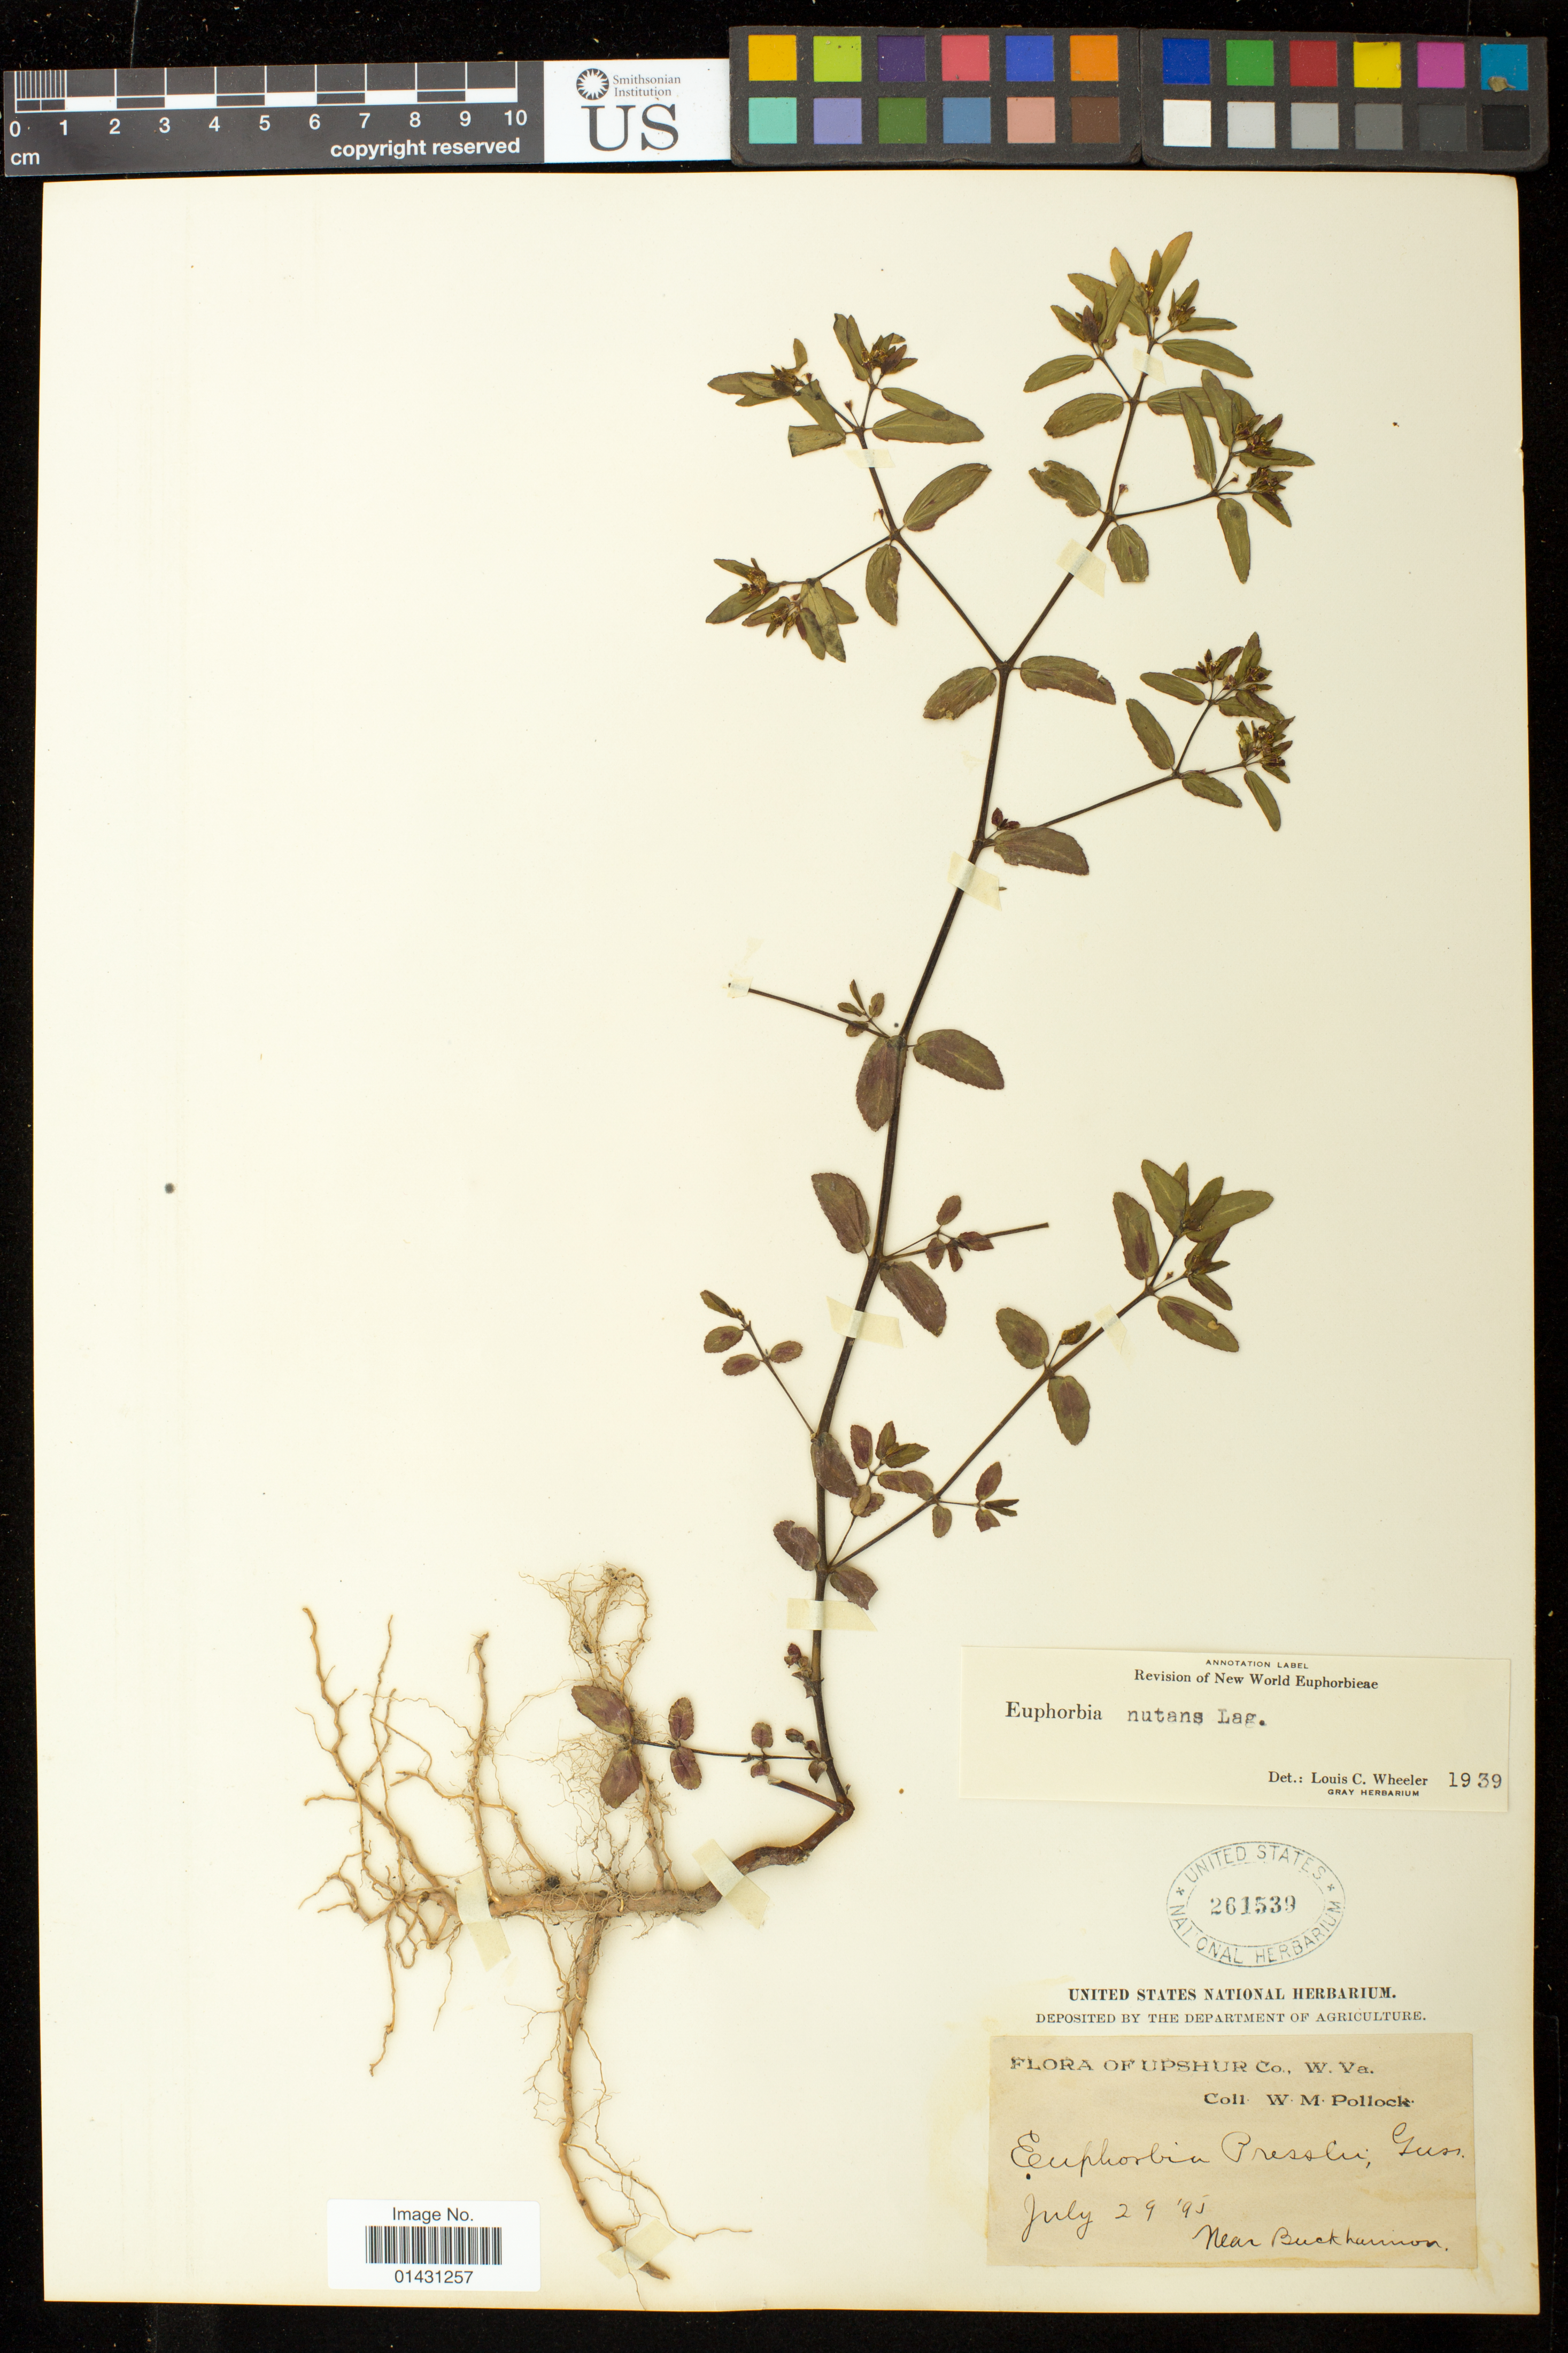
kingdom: Plantae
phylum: Tracheophyta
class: Magnoliopsida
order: Malpighiales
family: Euphorbiaceae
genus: Euphorbia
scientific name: Euphorbia maculata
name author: L.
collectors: W. M. Pollock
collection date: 1895-07-29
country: United States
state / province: West Virginia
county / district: Upshur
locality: Near Buckhannon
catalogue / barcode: US 261539